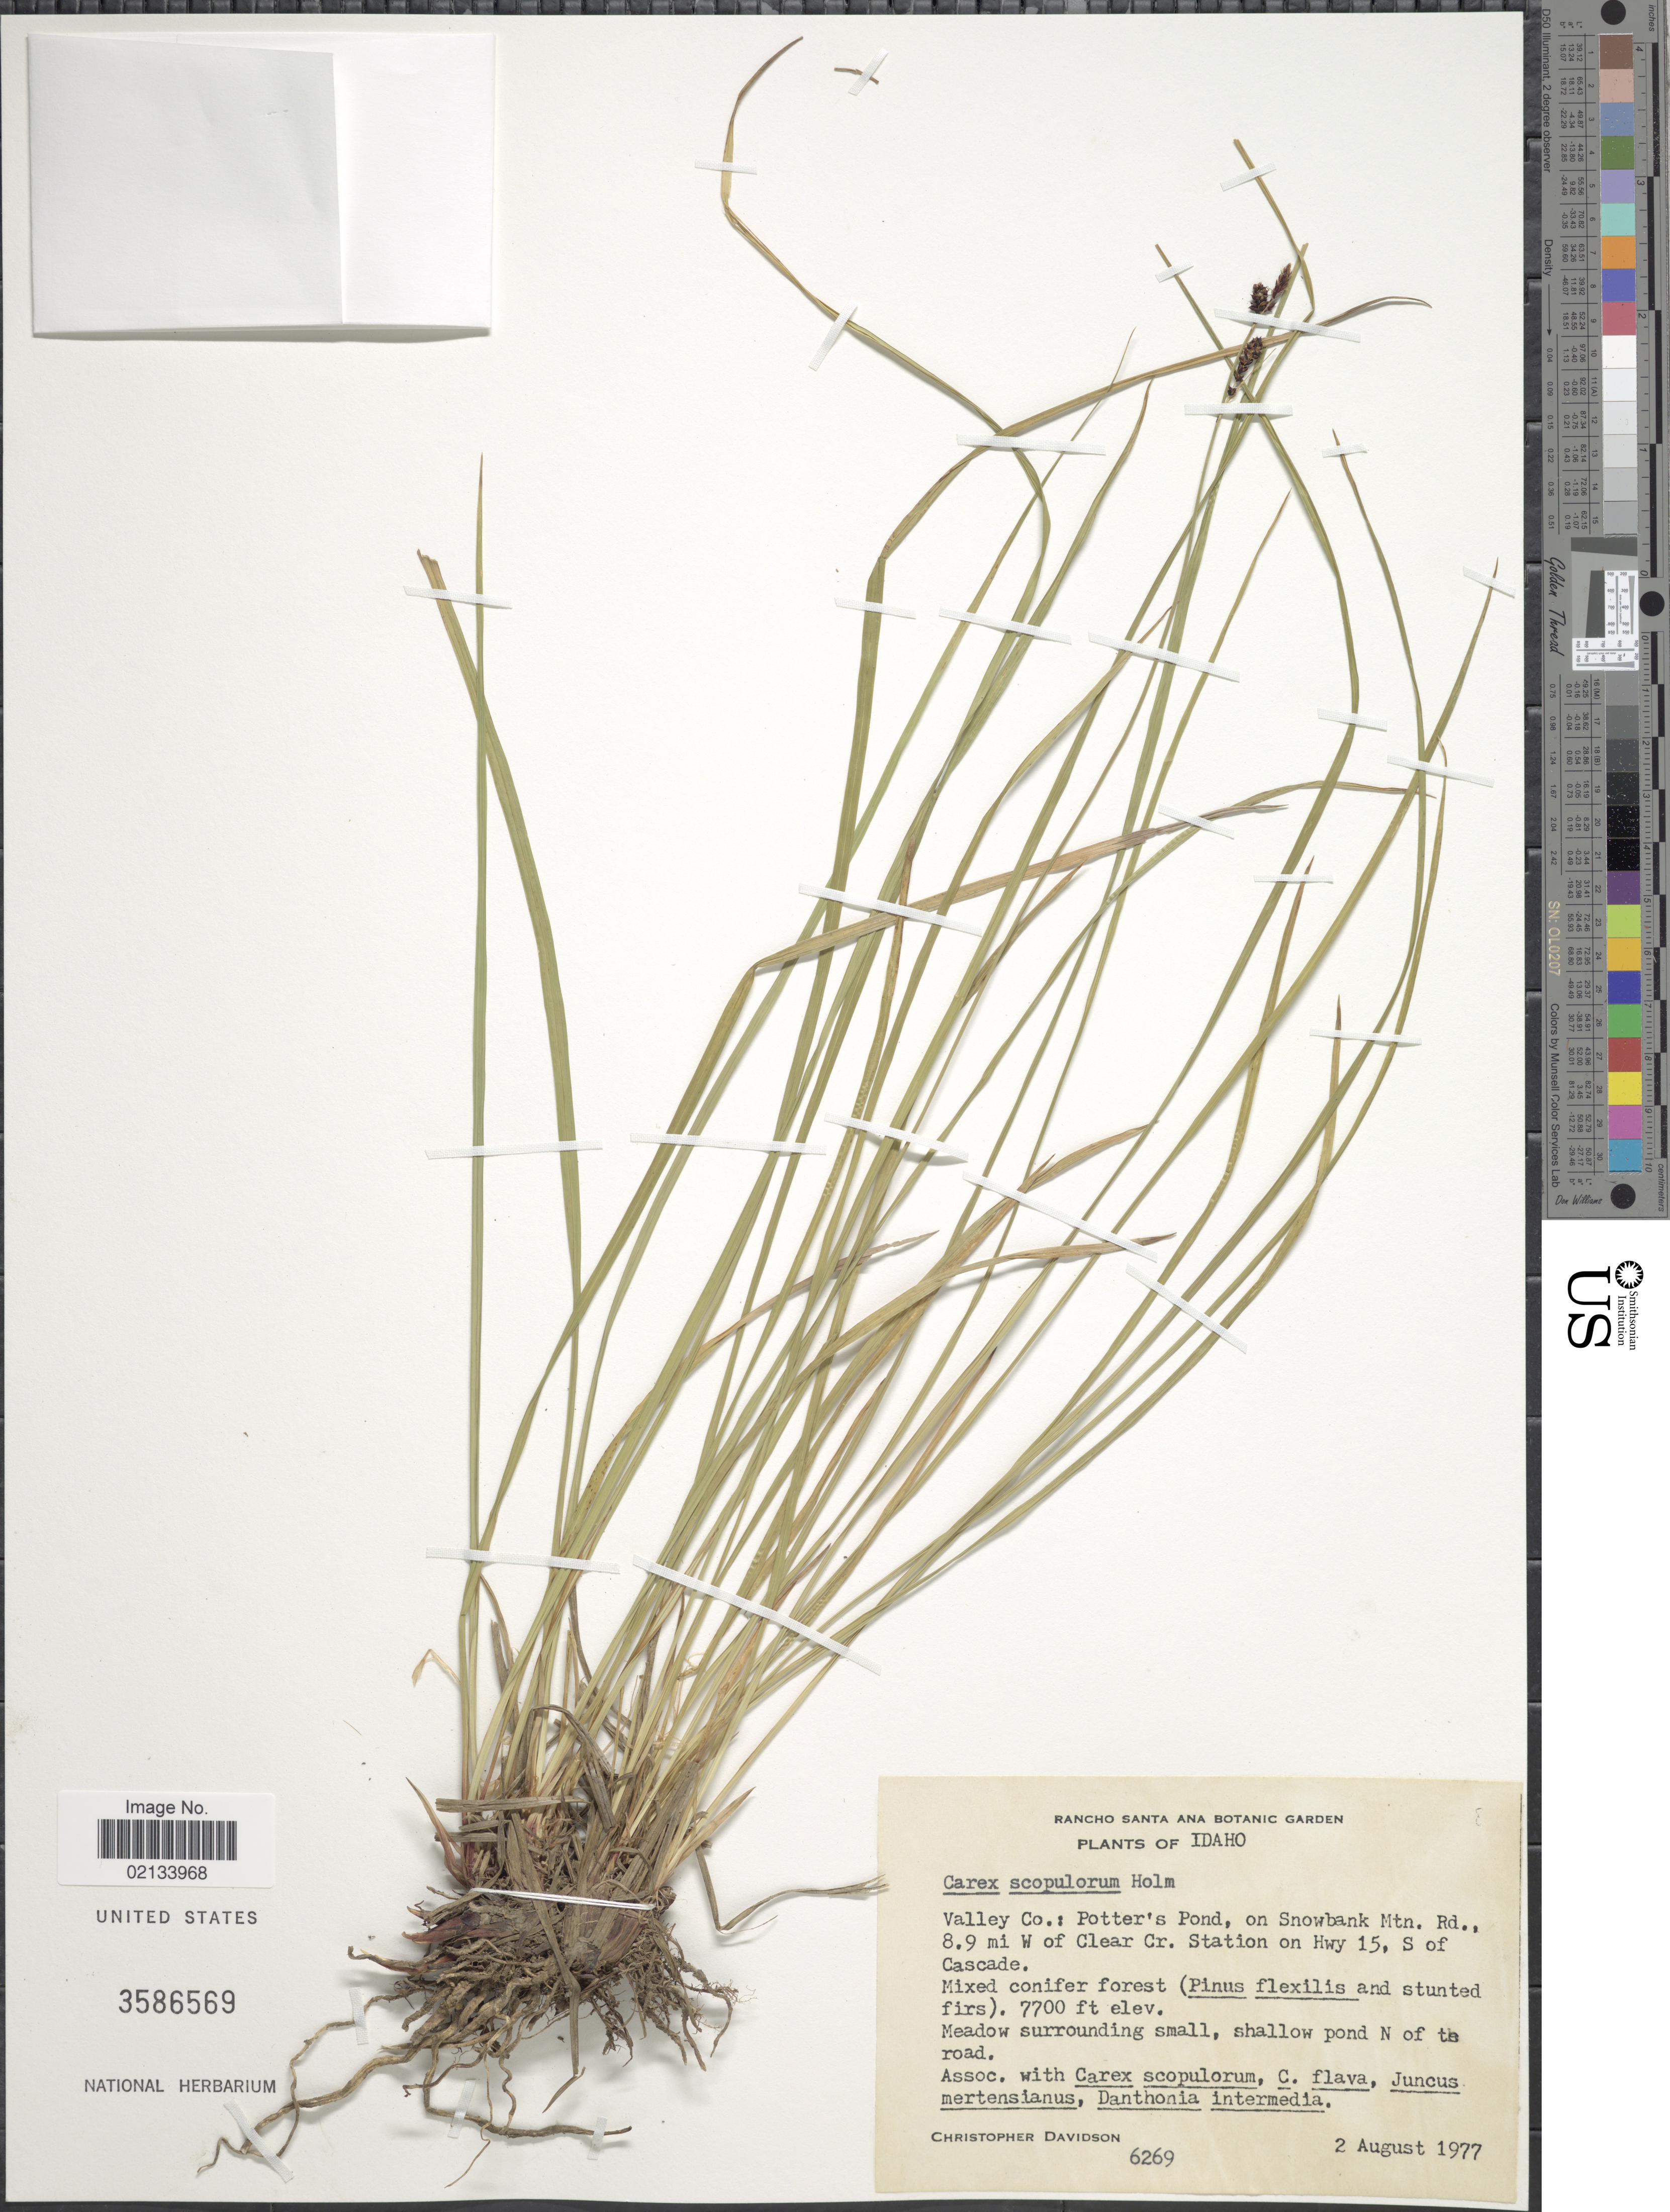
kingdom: Plantae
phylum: Tracheophyta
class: Liliopsida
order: Poales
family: Cyperaceae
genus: Carex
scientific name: Carex scopulorum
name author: Holm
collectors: C. Davidson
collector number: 6269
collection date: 1977-08-02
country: United States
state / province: Idaho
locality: Valley Co.: Potter's Pond, on Snowbank Mtn. Rd., 8.9 mi W of Clear Cr. Station on Hwy 15, S of Cascade, meadow surrounding small, shallow pond N of the road.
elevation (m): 2347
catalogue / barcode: US 3586569